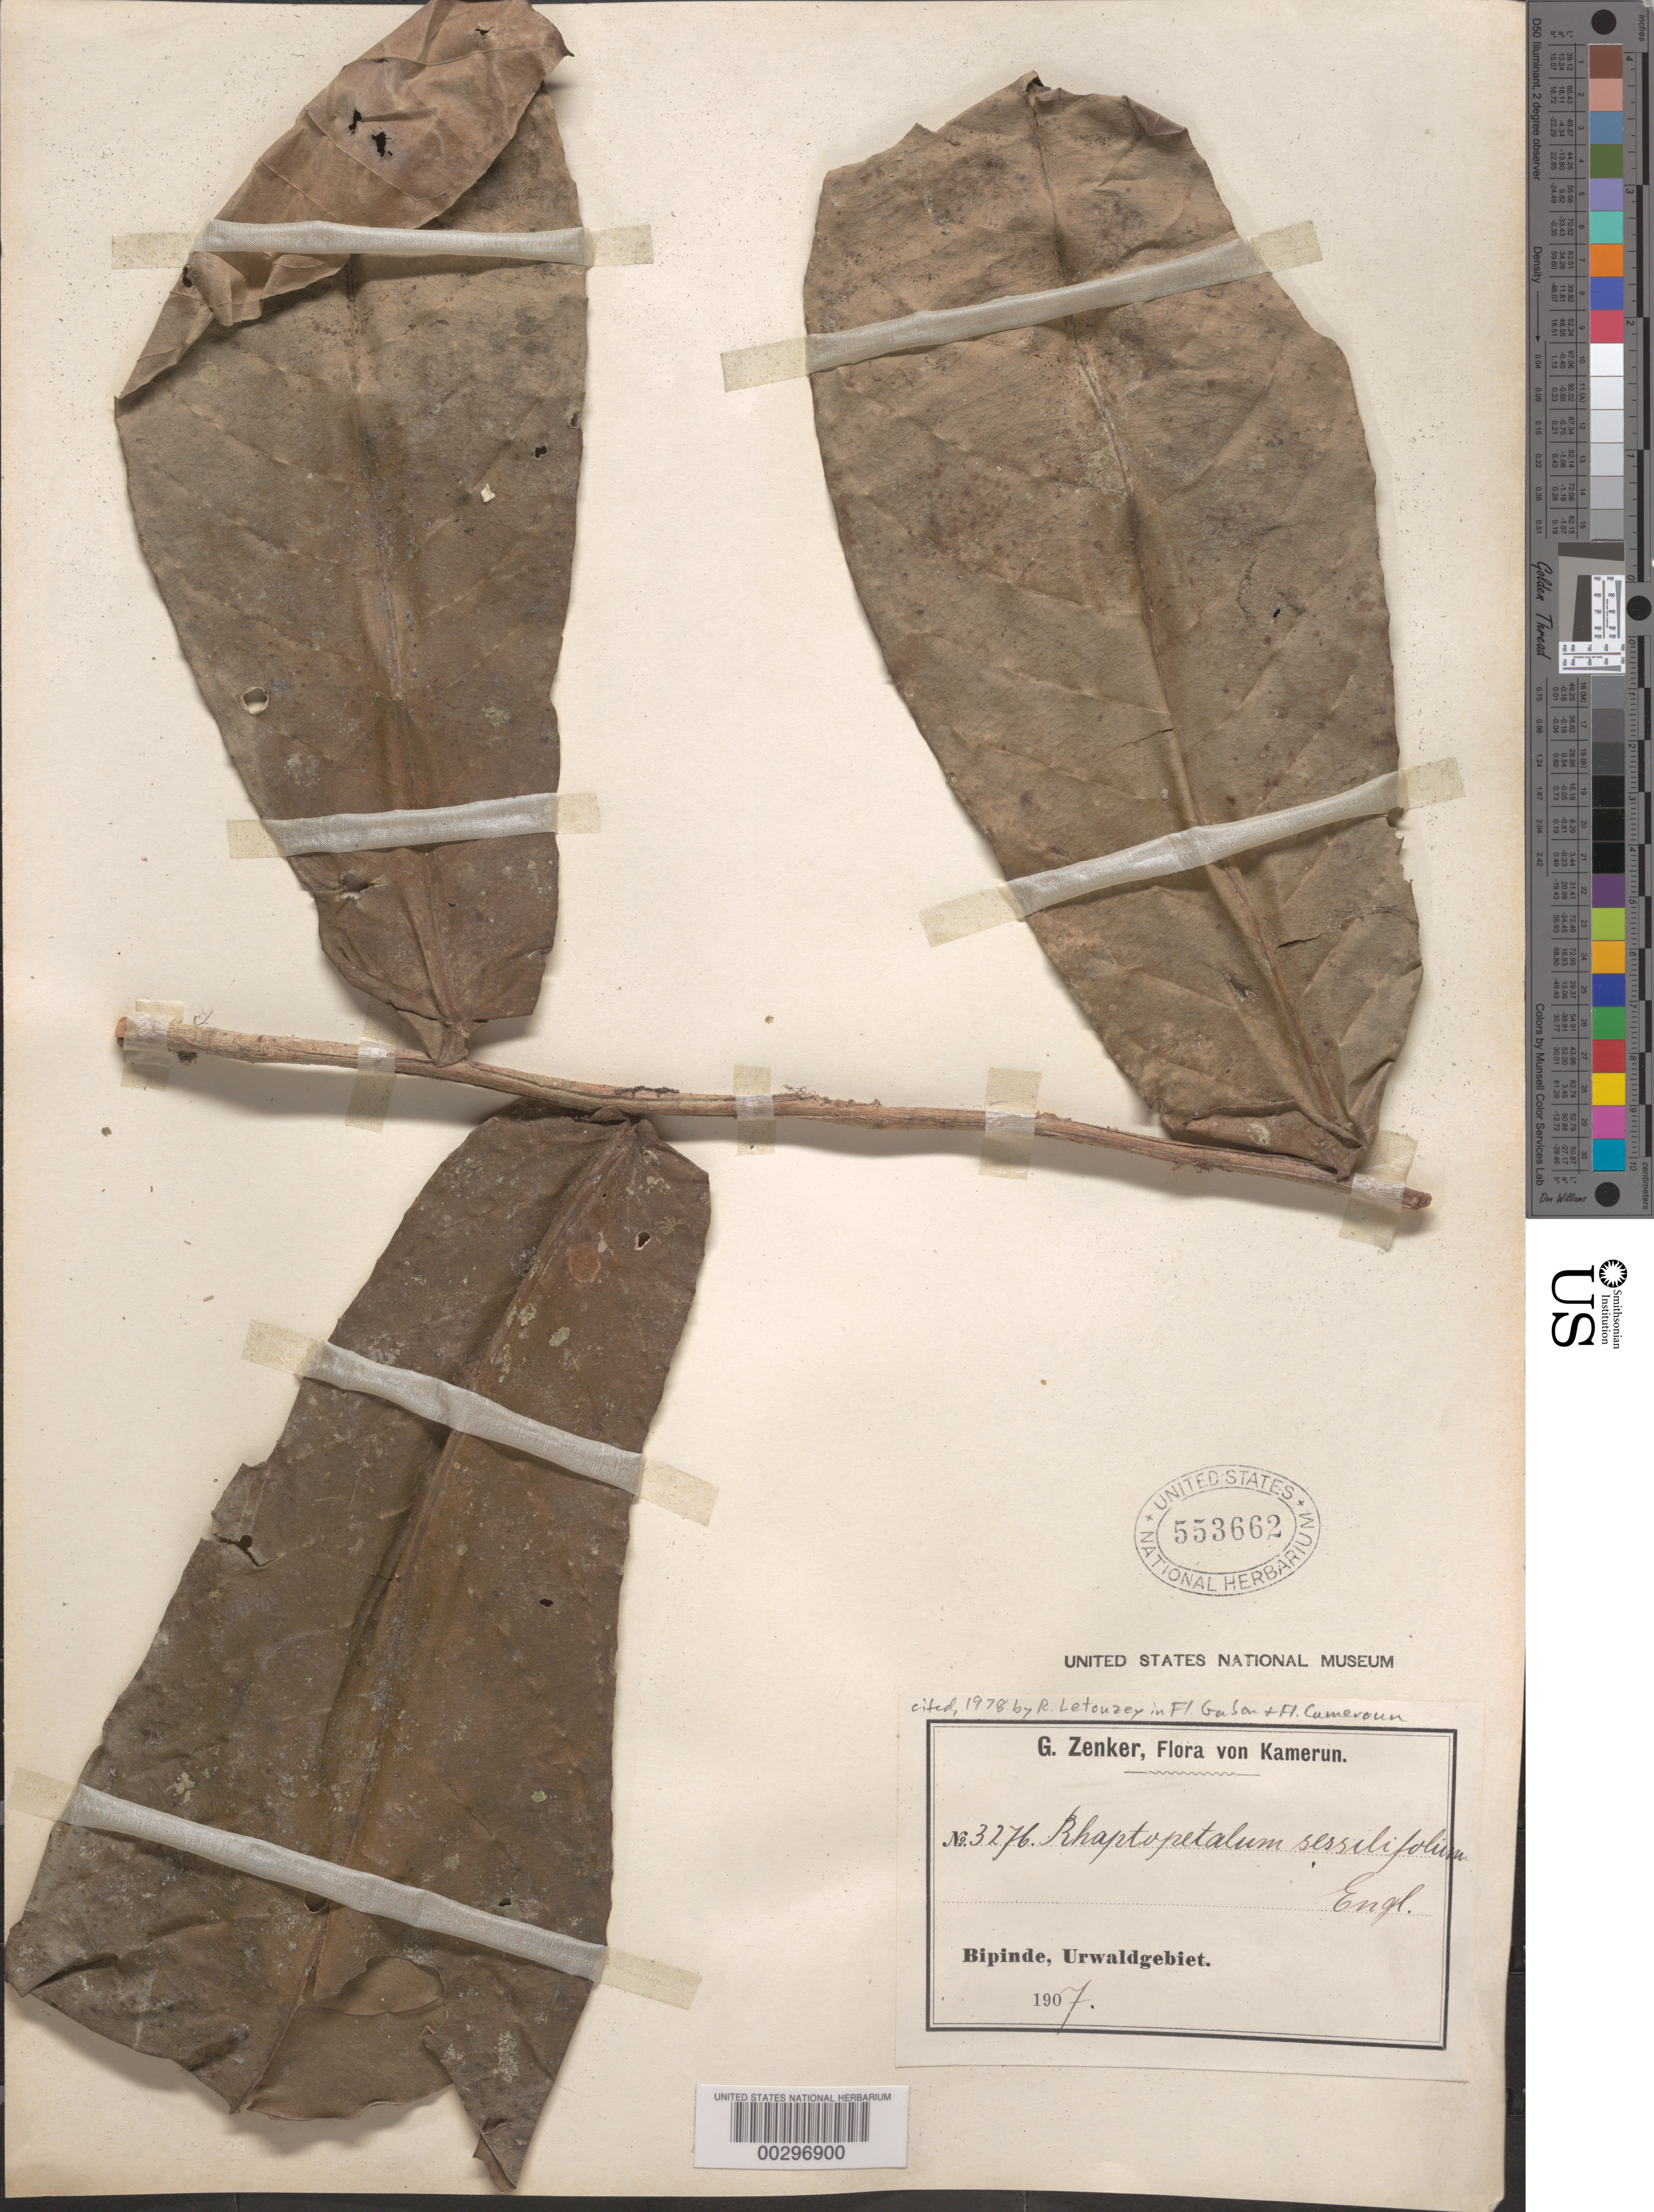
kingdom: Plantae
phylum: Tracheophyta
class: Magnoliopsida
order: Ericales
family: Lecythidaceae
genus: Rhaptopetalum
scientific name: Rhaptopetalum sessilifolium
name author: Engl.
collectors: G. A. Zenker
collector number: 3276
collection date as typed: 1907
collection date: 1907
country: Cameroon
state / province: Sud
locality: Bipinde, urwaldgebiet [jungle area]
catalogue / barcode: US 553662